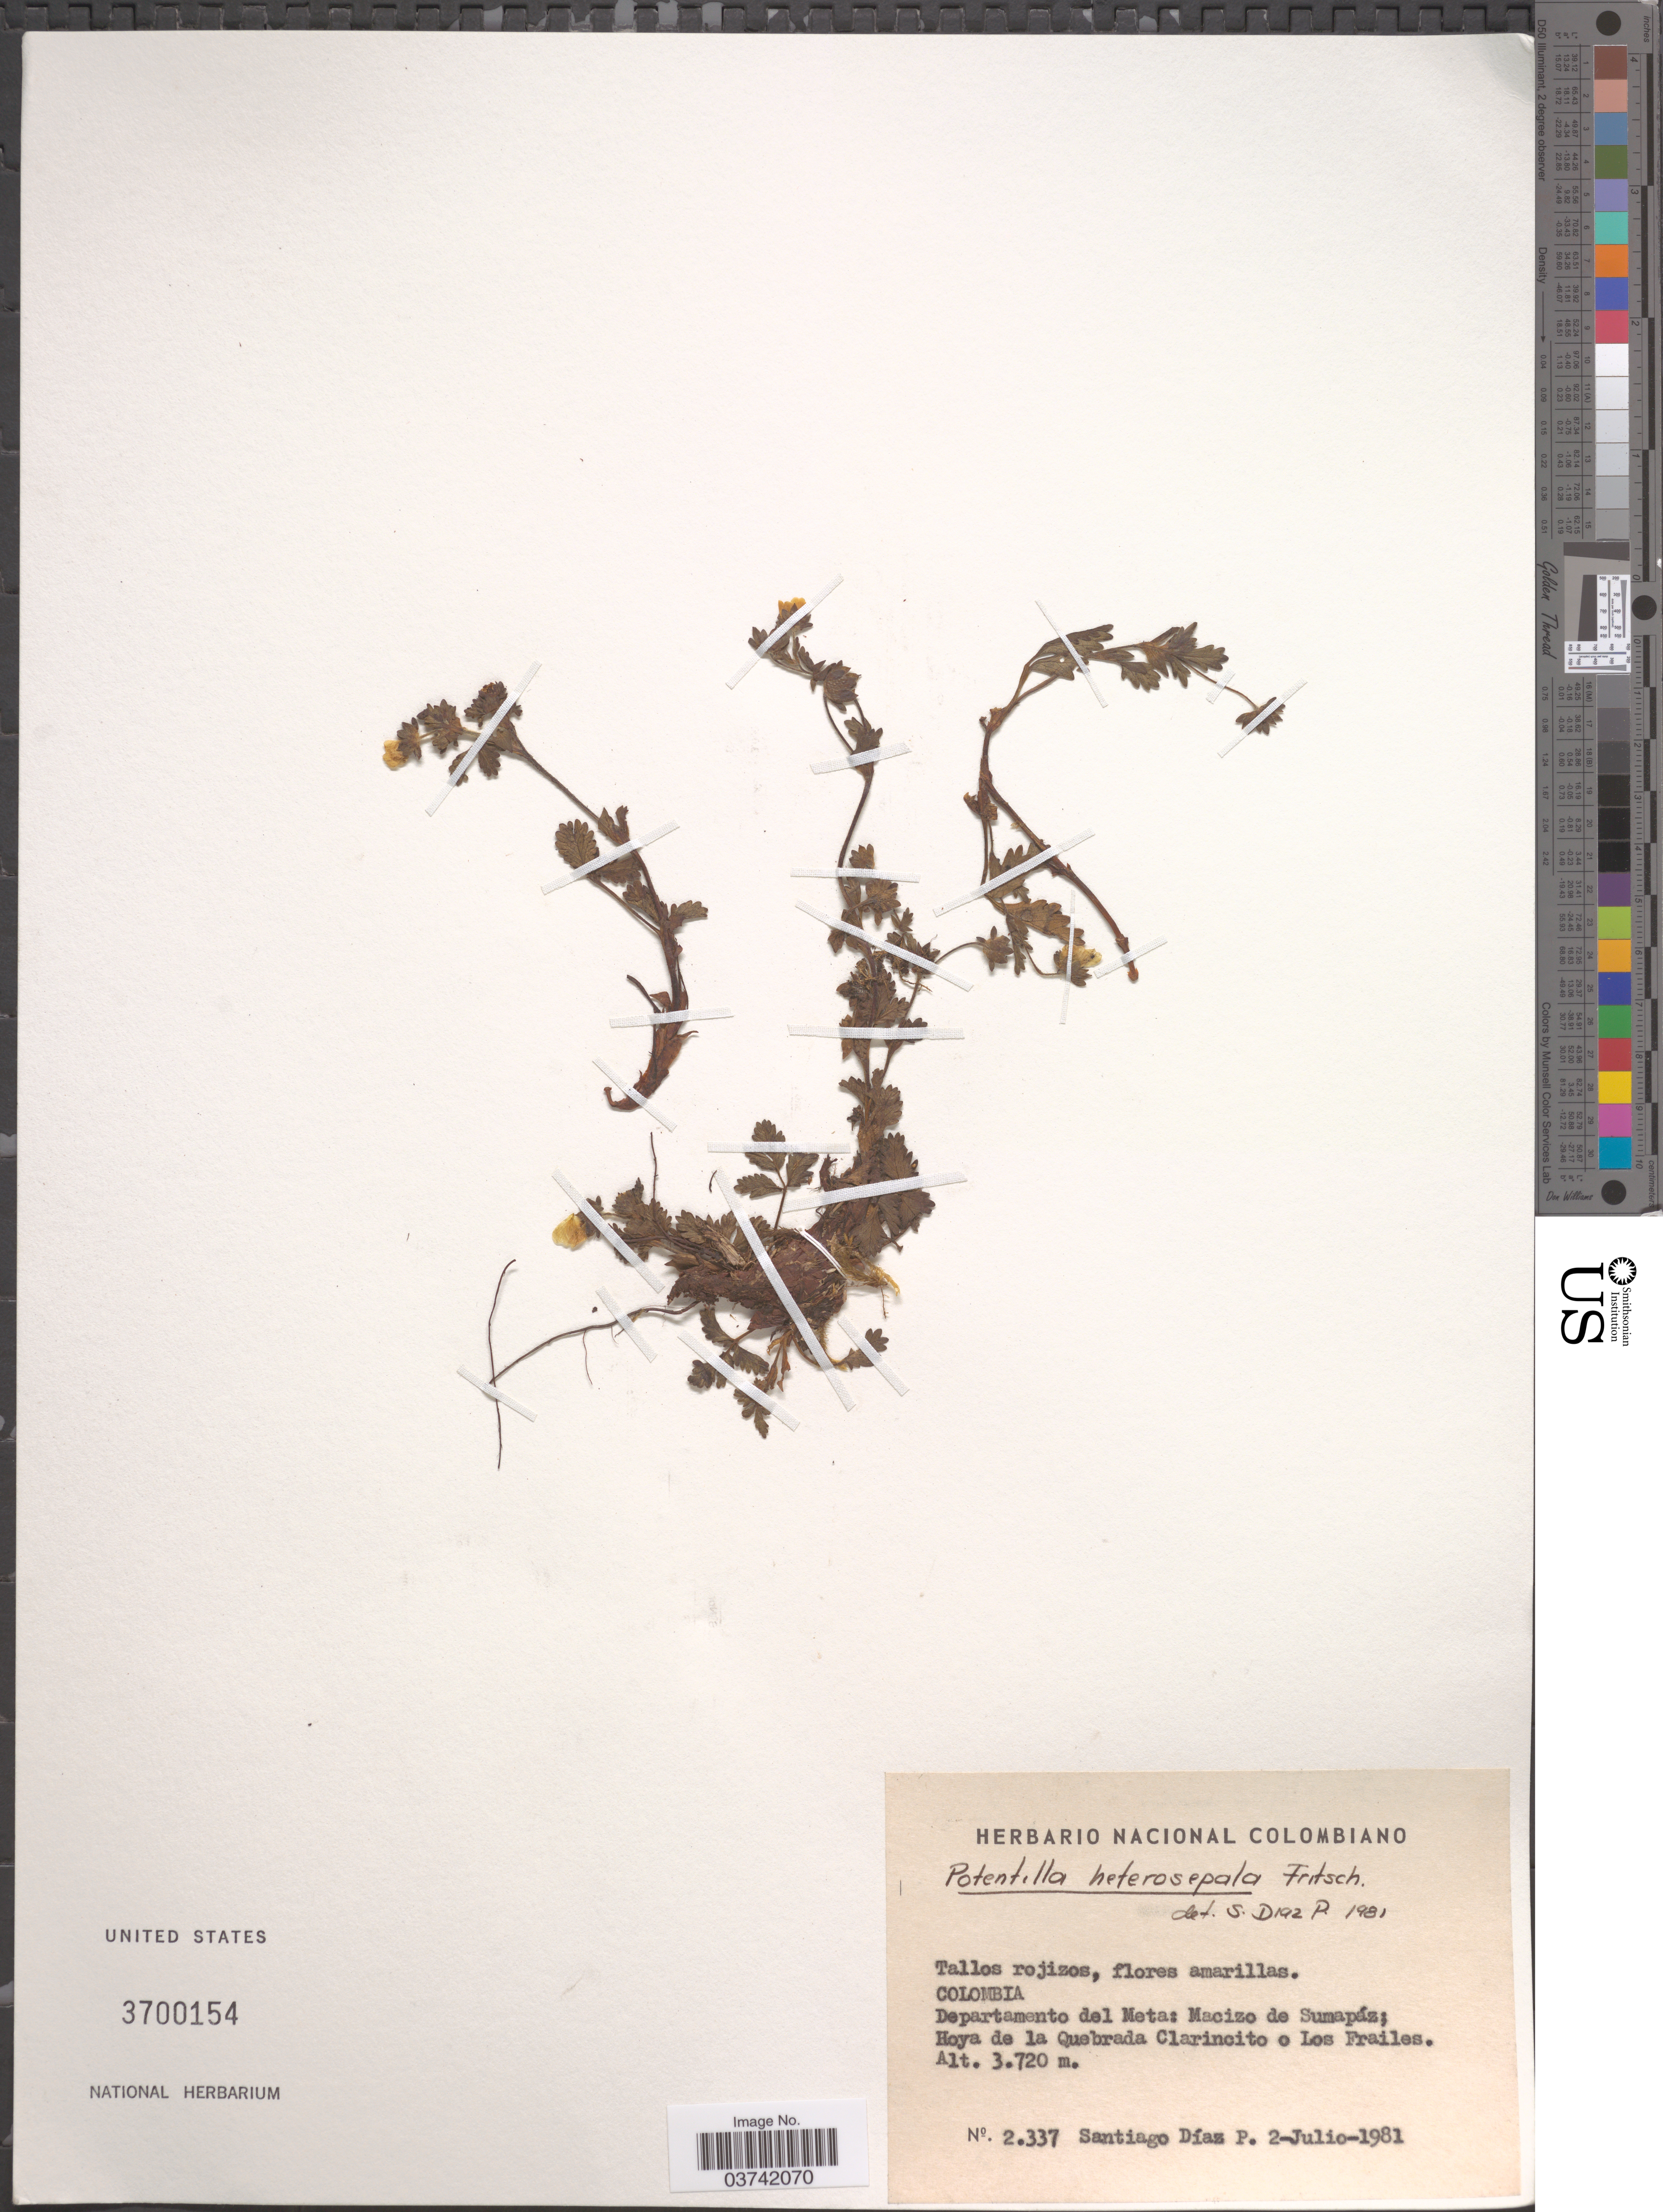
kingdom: Plantae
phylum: Tracheophyta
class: Magnoliopsida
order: Rosales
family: Rosaceae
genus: Potentilla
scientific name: Potentilla heterosepala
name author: Fritsch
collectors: S. Diaz P.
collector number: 2337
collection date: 1981-07-02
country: Colombia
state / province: Meta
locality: Departamento del Meta: Macizo de Sumapáz; Hoya de la Quebrada Clarincito o Los Frailes.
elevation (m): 3720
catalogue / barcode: US 3700154